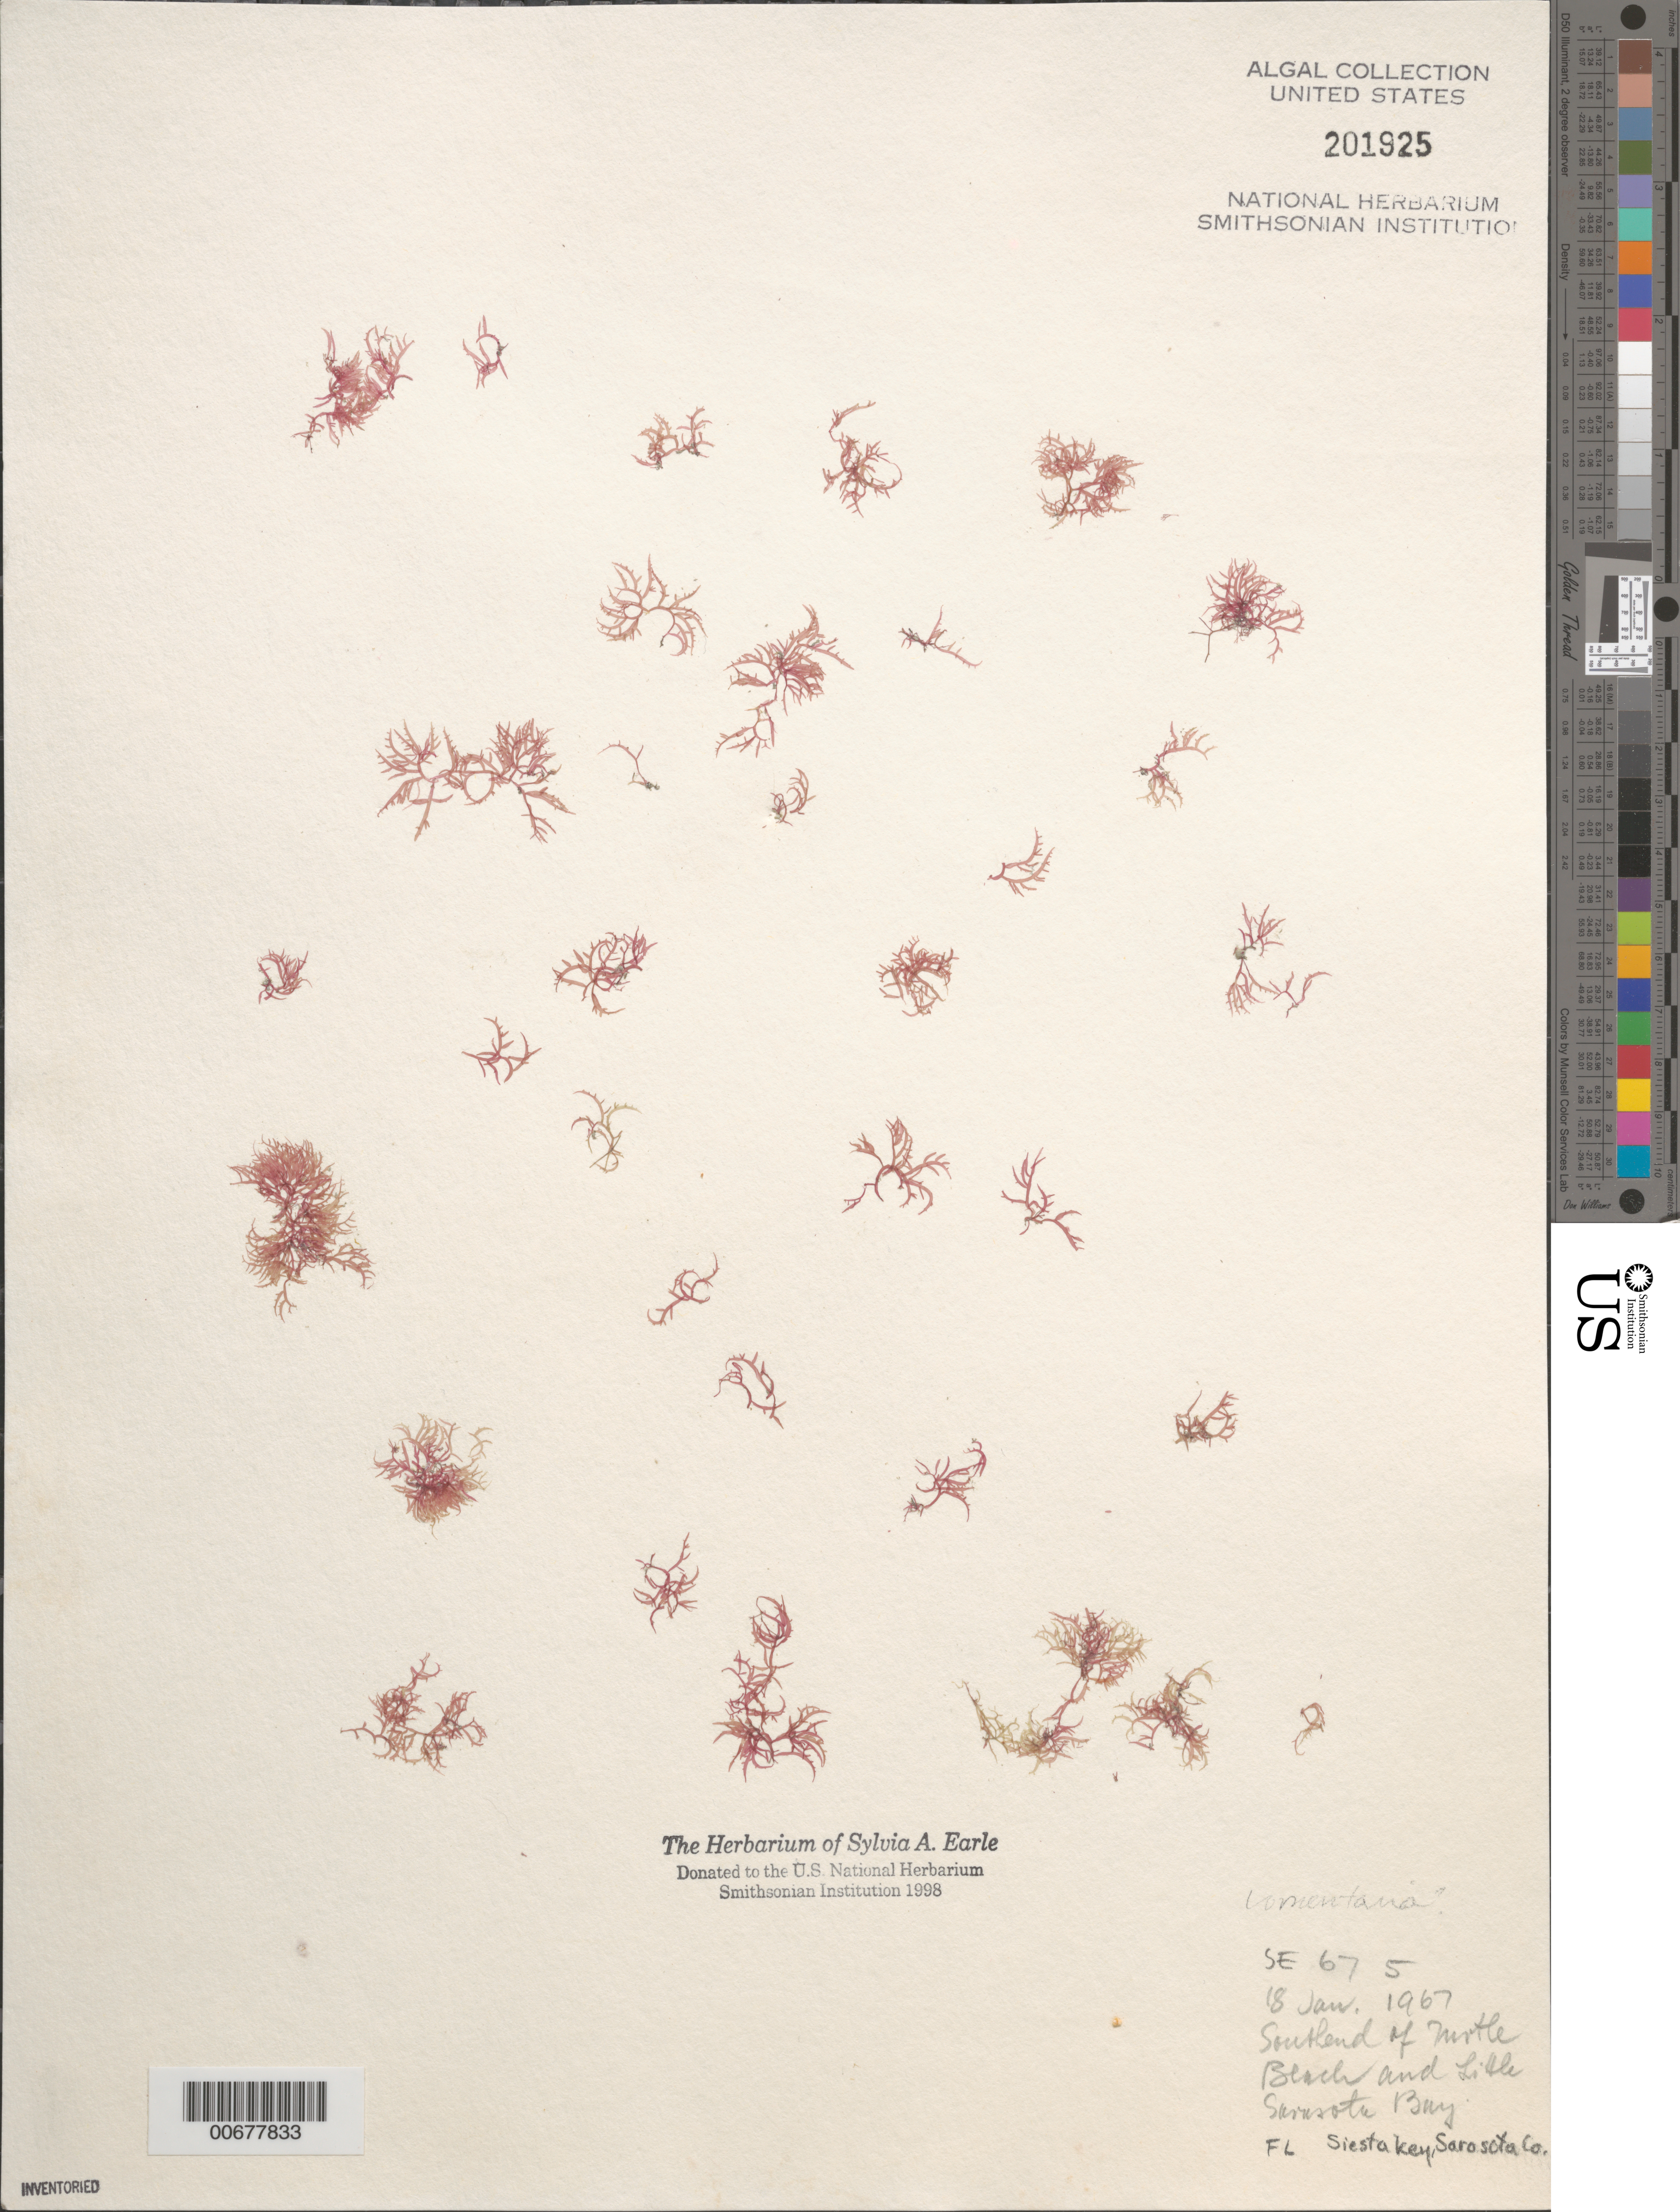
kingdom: Plantae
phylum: Rhodophyta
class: Florideophyceae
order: Rhodymeniales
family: Lomentariaceae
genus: Lomentaria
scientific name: Lomentaria sp.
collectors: S. A. Earle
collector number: SE 675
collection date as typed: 18 Jan 1967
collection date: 1967-01-18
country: United States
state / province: Florida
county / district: Sarasota County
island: Siesta Key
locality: Turtle Beach to Cape Haze Marine Laboratory shark pens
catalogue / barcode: US 201925